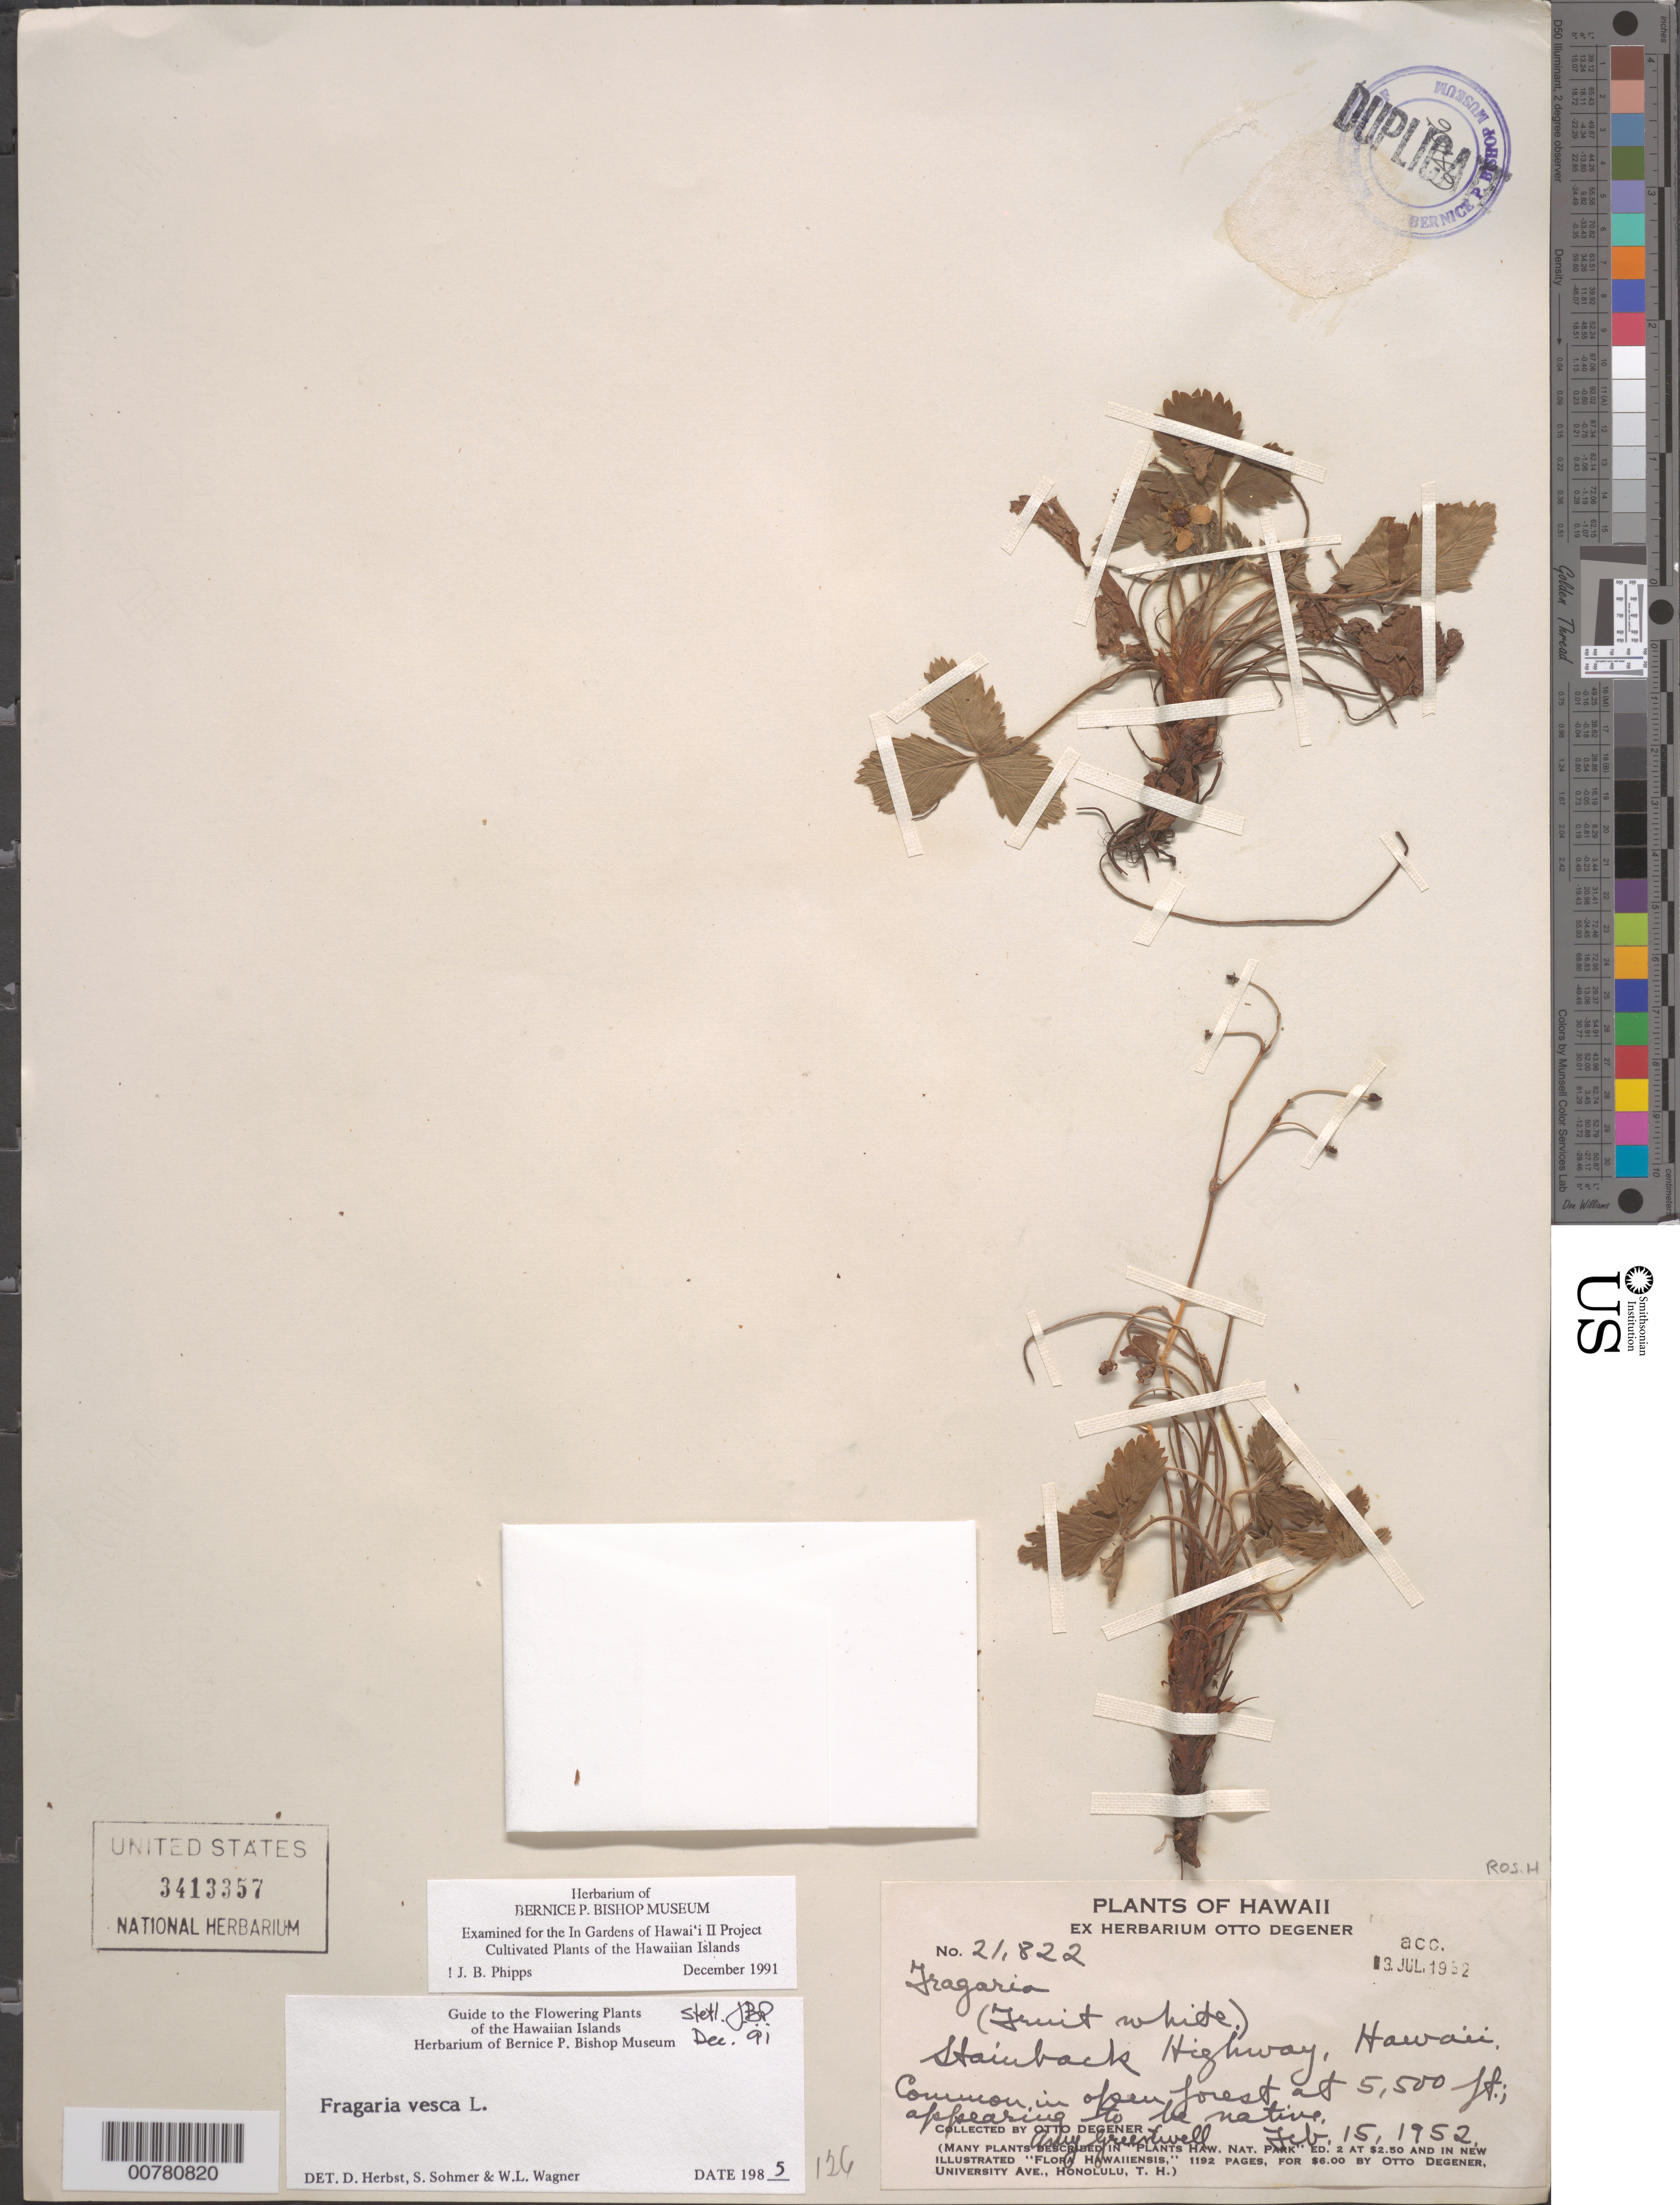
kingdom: Plantae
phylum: Tracheophyta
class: Magnoliopsida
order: Rosales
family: Rosaceae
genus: Fragaria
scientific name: Fragaria vesca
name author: L.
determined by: Herbst, D. R.; Sohmer, S. H.; Wagner, W. L.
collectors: O. Degener & A. B. Greenwell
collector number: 21822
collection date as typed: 15 Feb 1952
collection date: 1952-02-15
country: United States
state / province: Hawaii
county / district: Hawaii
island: Hawaii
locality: Stainback Hwy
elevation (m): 1676.4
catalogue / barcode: US 3413357